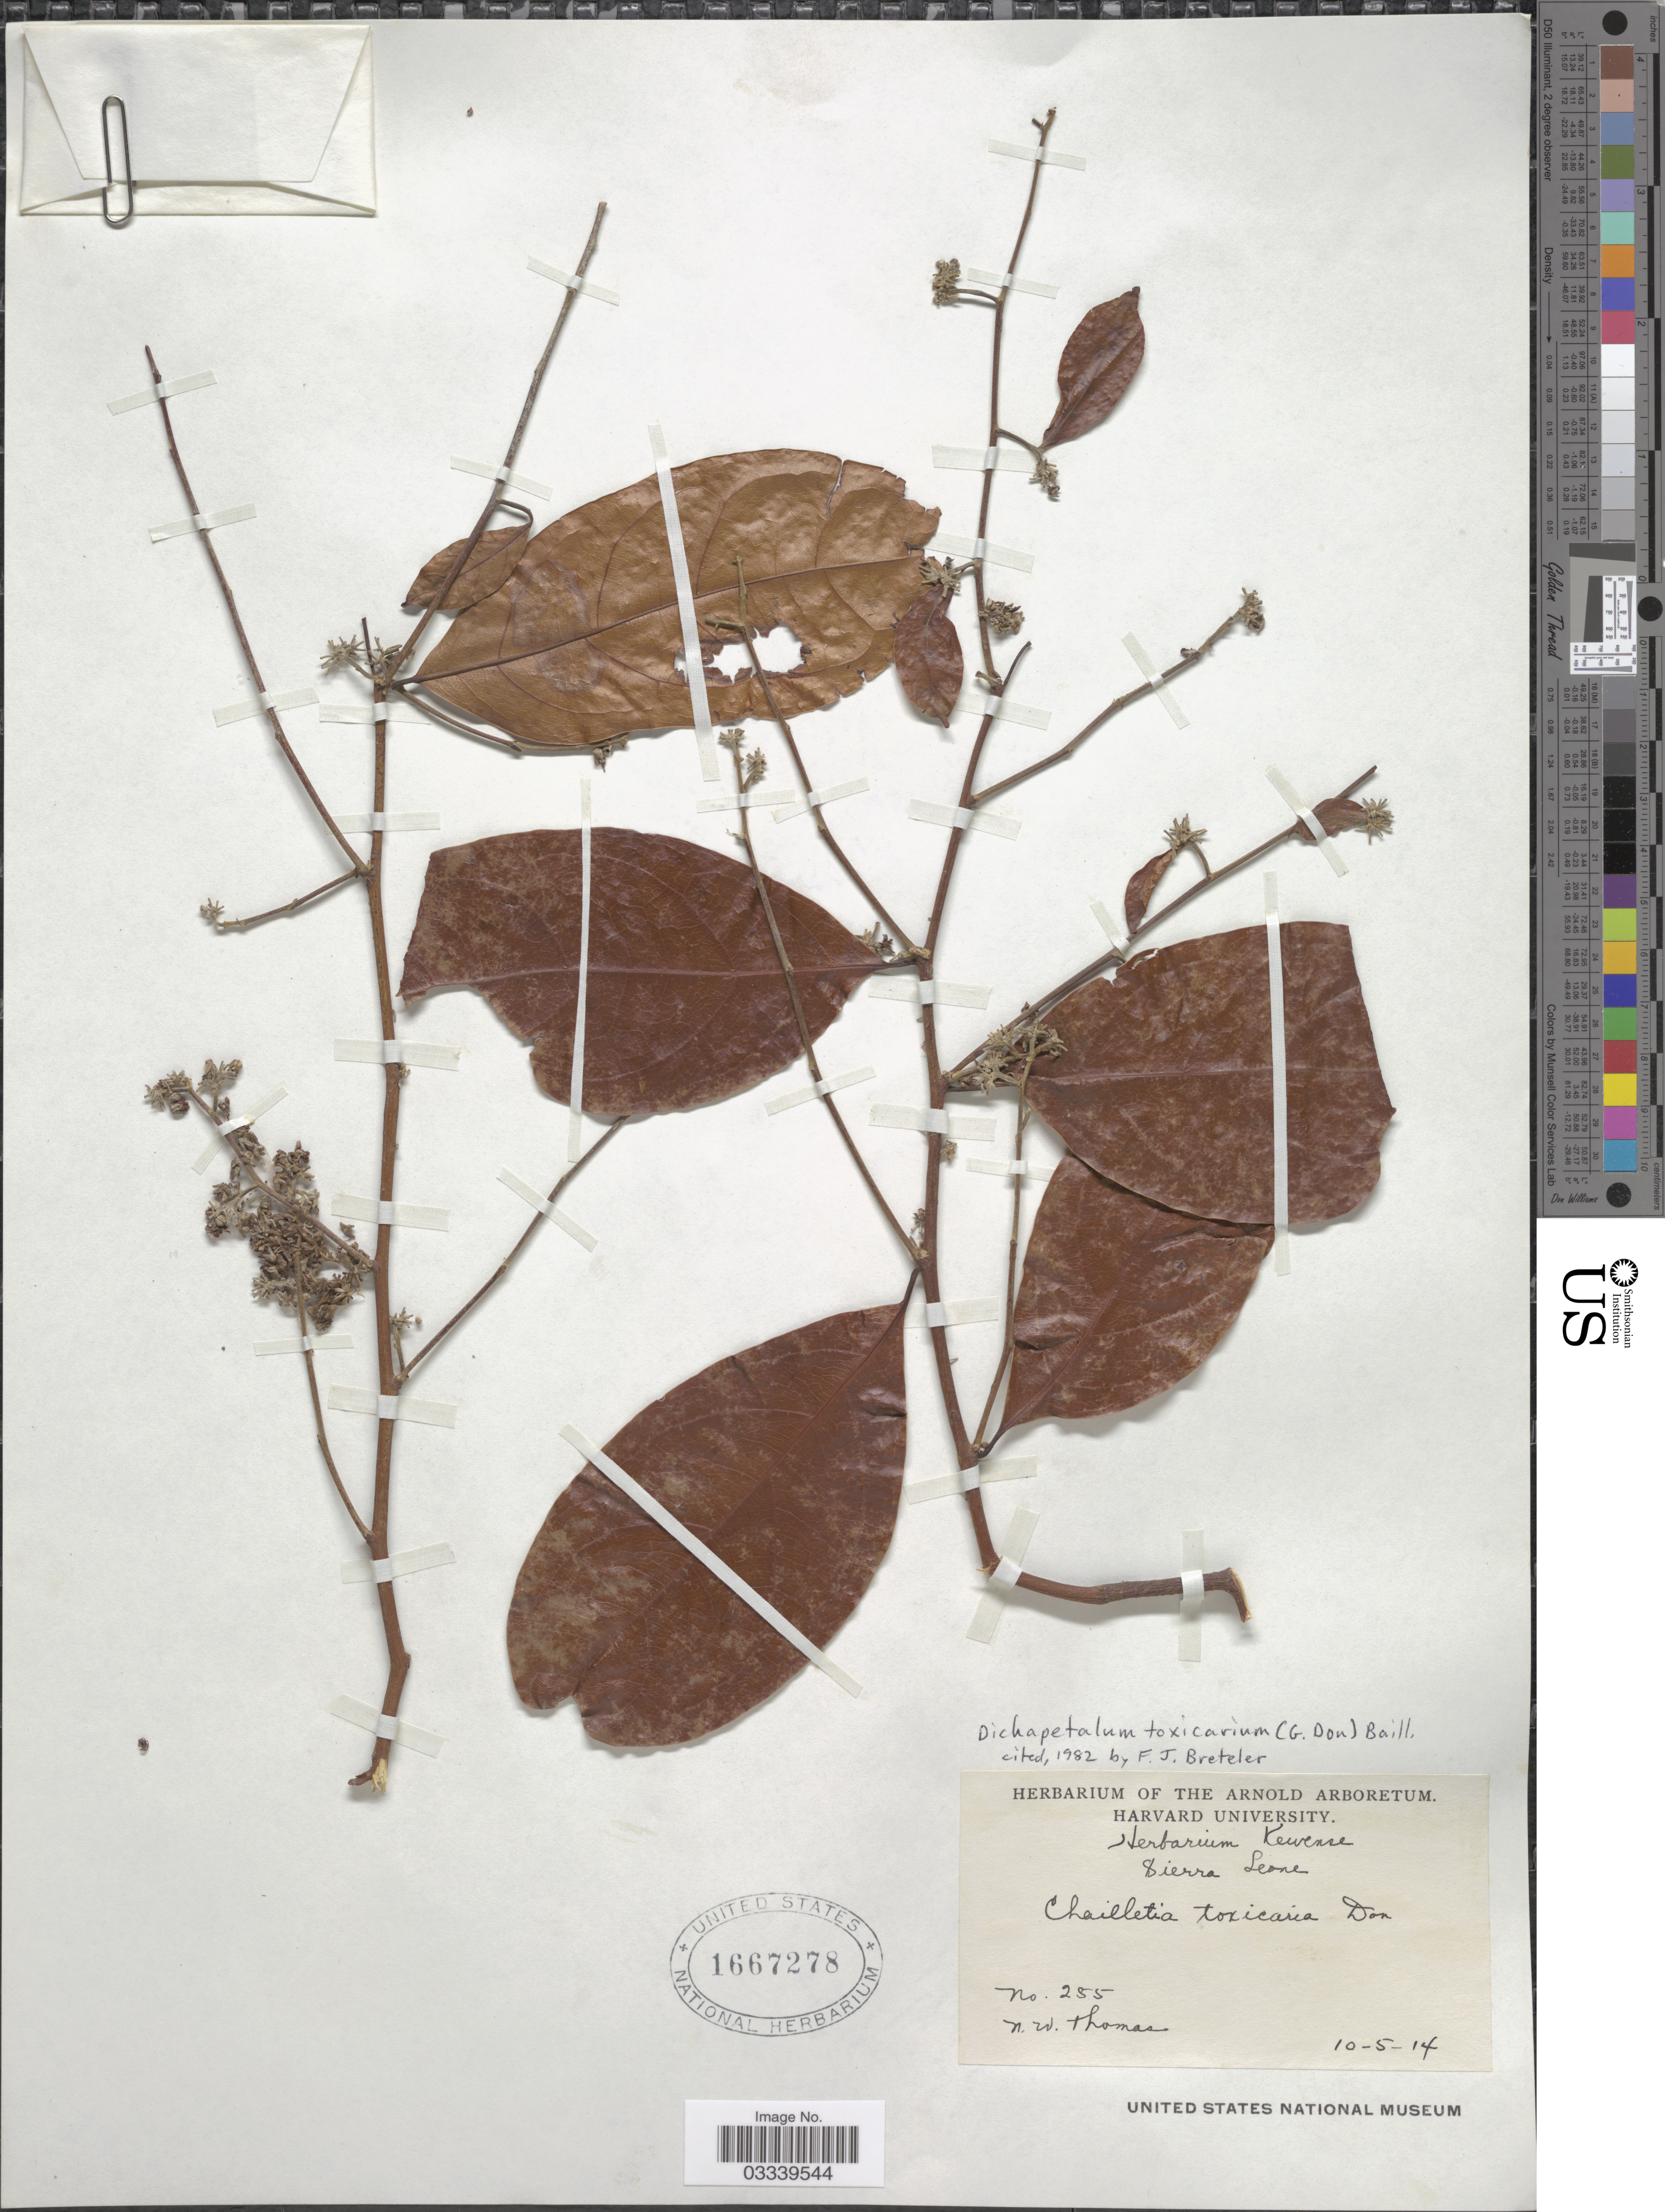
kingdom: Plantae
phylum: Tracheophyta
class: Magnoliopsida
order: Malpighiales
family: Dichapetalaceae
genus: Dichapetalum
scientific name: Dichapetalum toxicarium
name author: Baill.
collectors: N. Thomas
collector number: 255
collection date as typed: Transcribed d/m/y: 10/5/14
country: Sierra Leone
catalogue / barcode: US 1667278